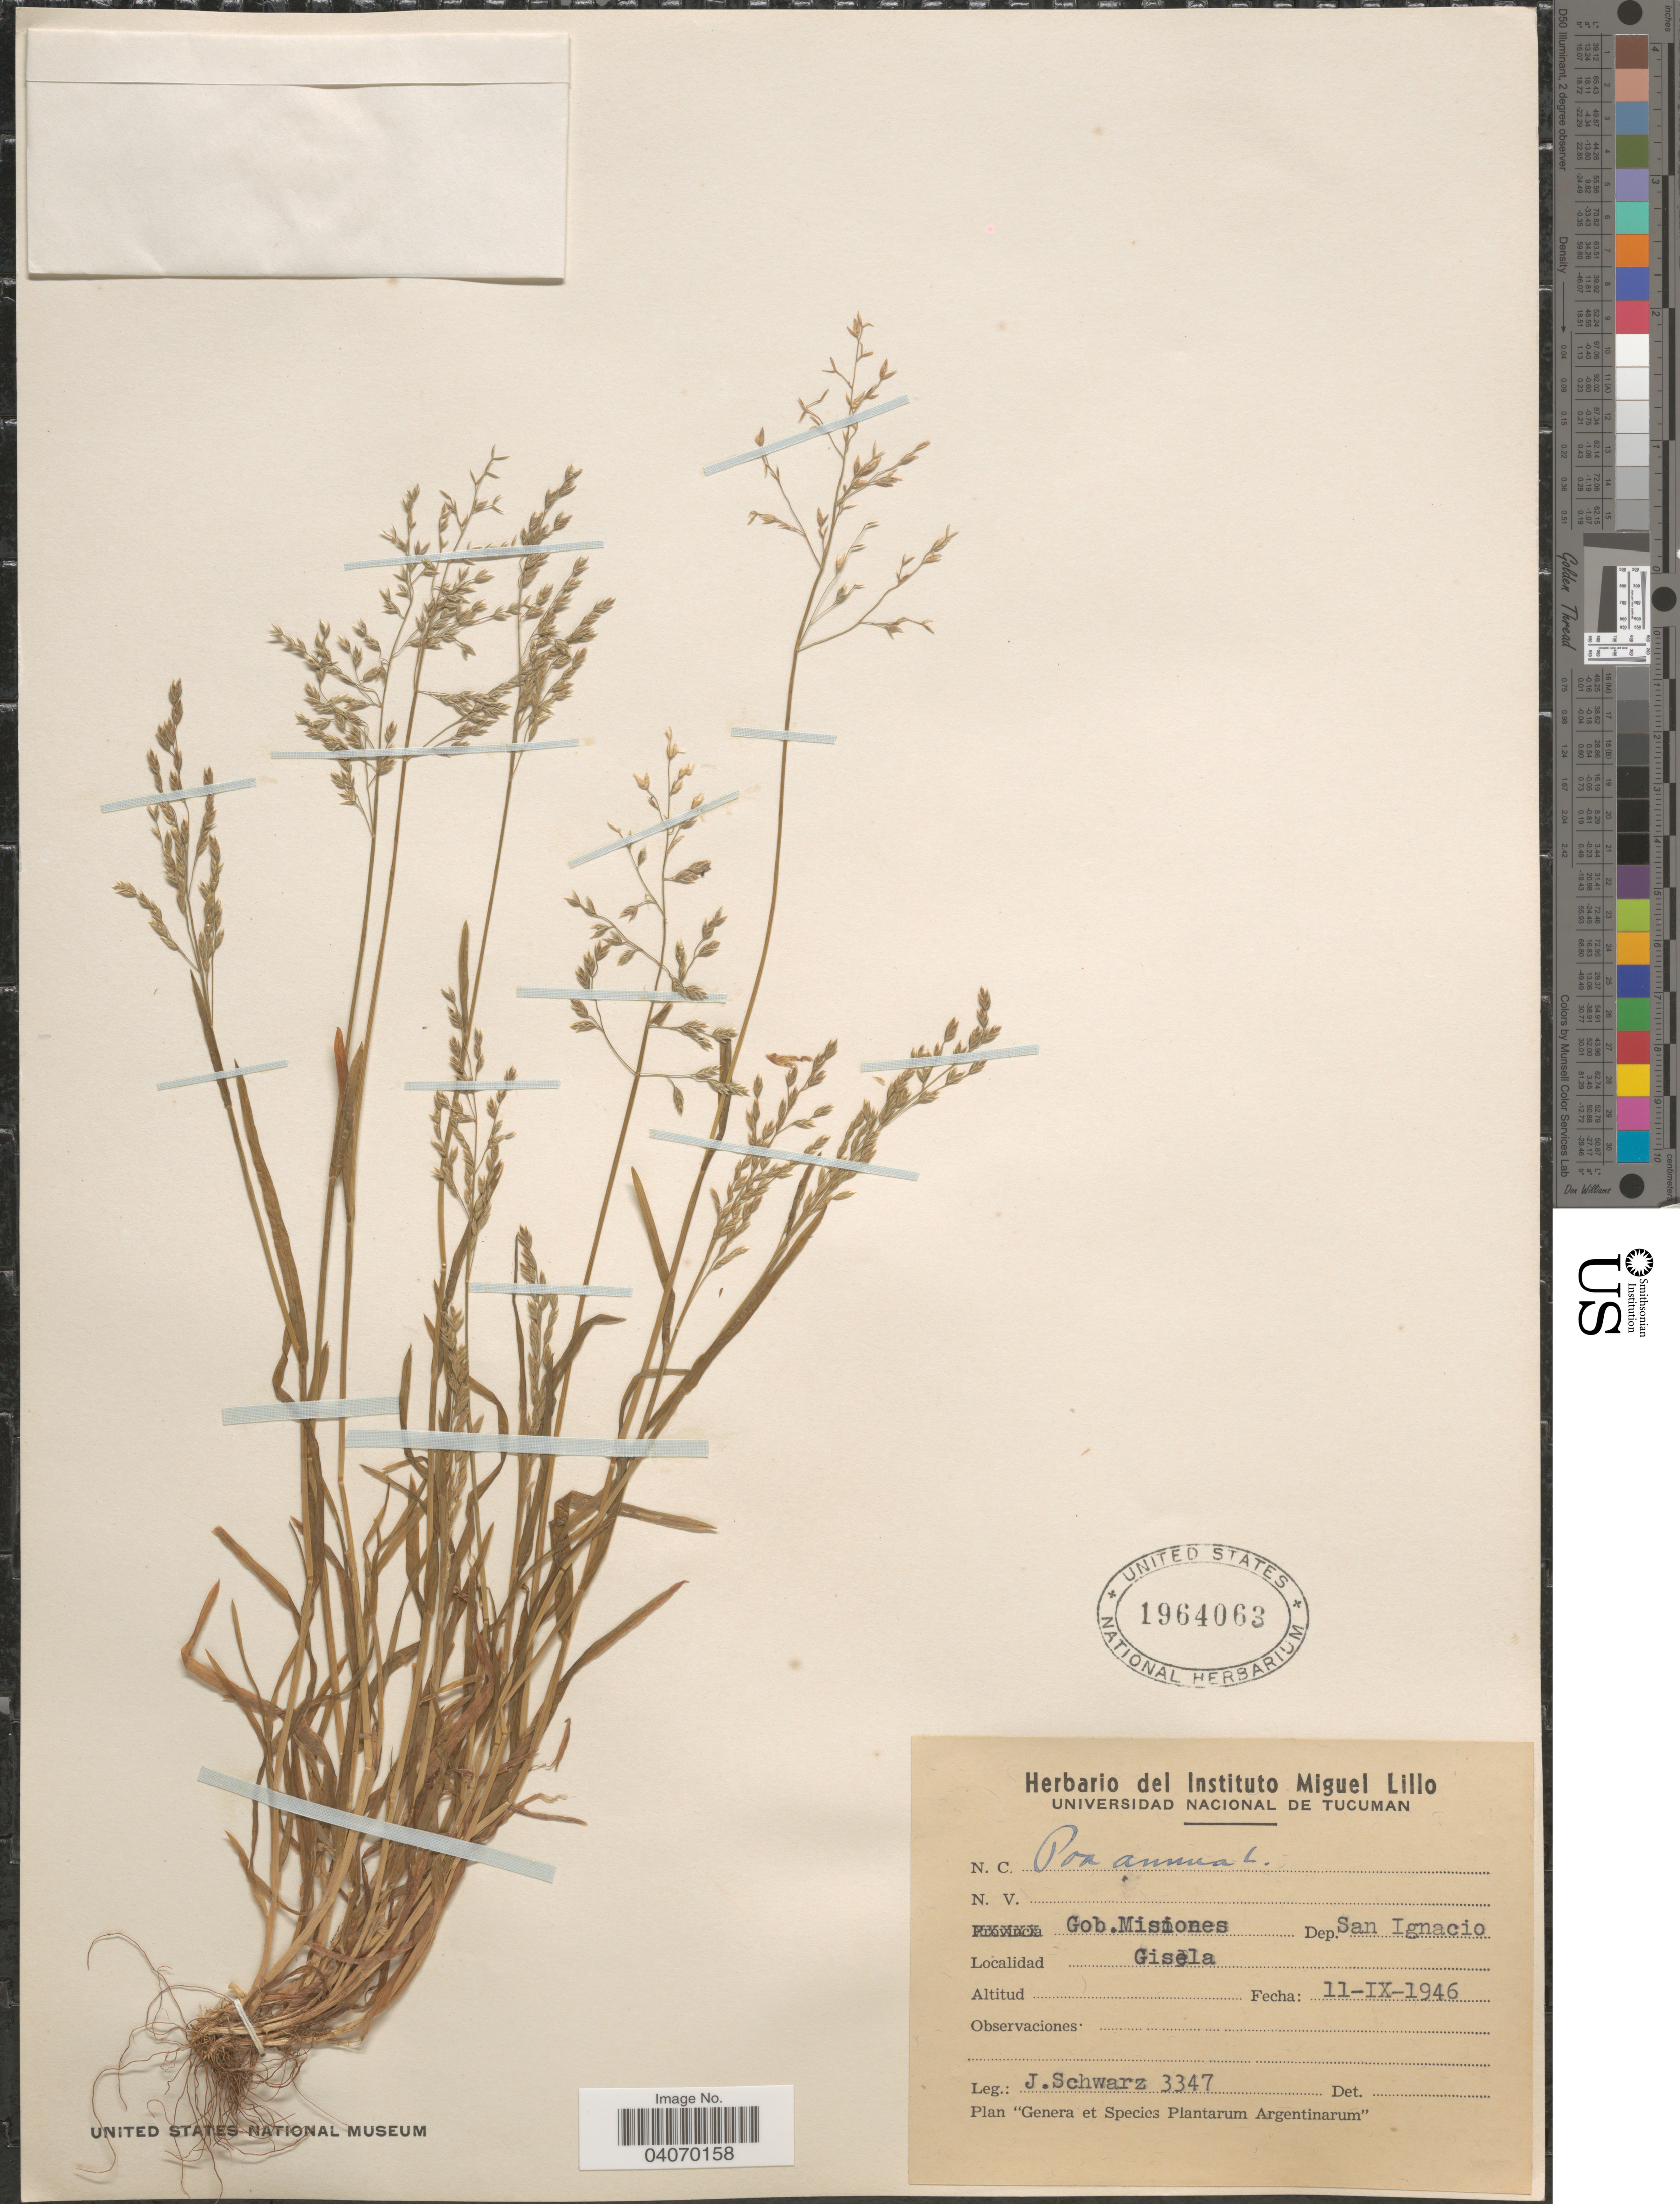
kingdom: Plantae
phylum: Tracheophyta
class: Liliopsida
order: Poales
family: Poaceae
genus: Poa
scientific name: Poa annua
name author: L.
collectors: J. Schwarz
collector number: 3347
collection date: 1946-09-11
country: Argentina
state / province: Misiones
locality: Gob. Misiones. Dep. San Ignacio. Gisela.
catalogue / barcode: US 1964063